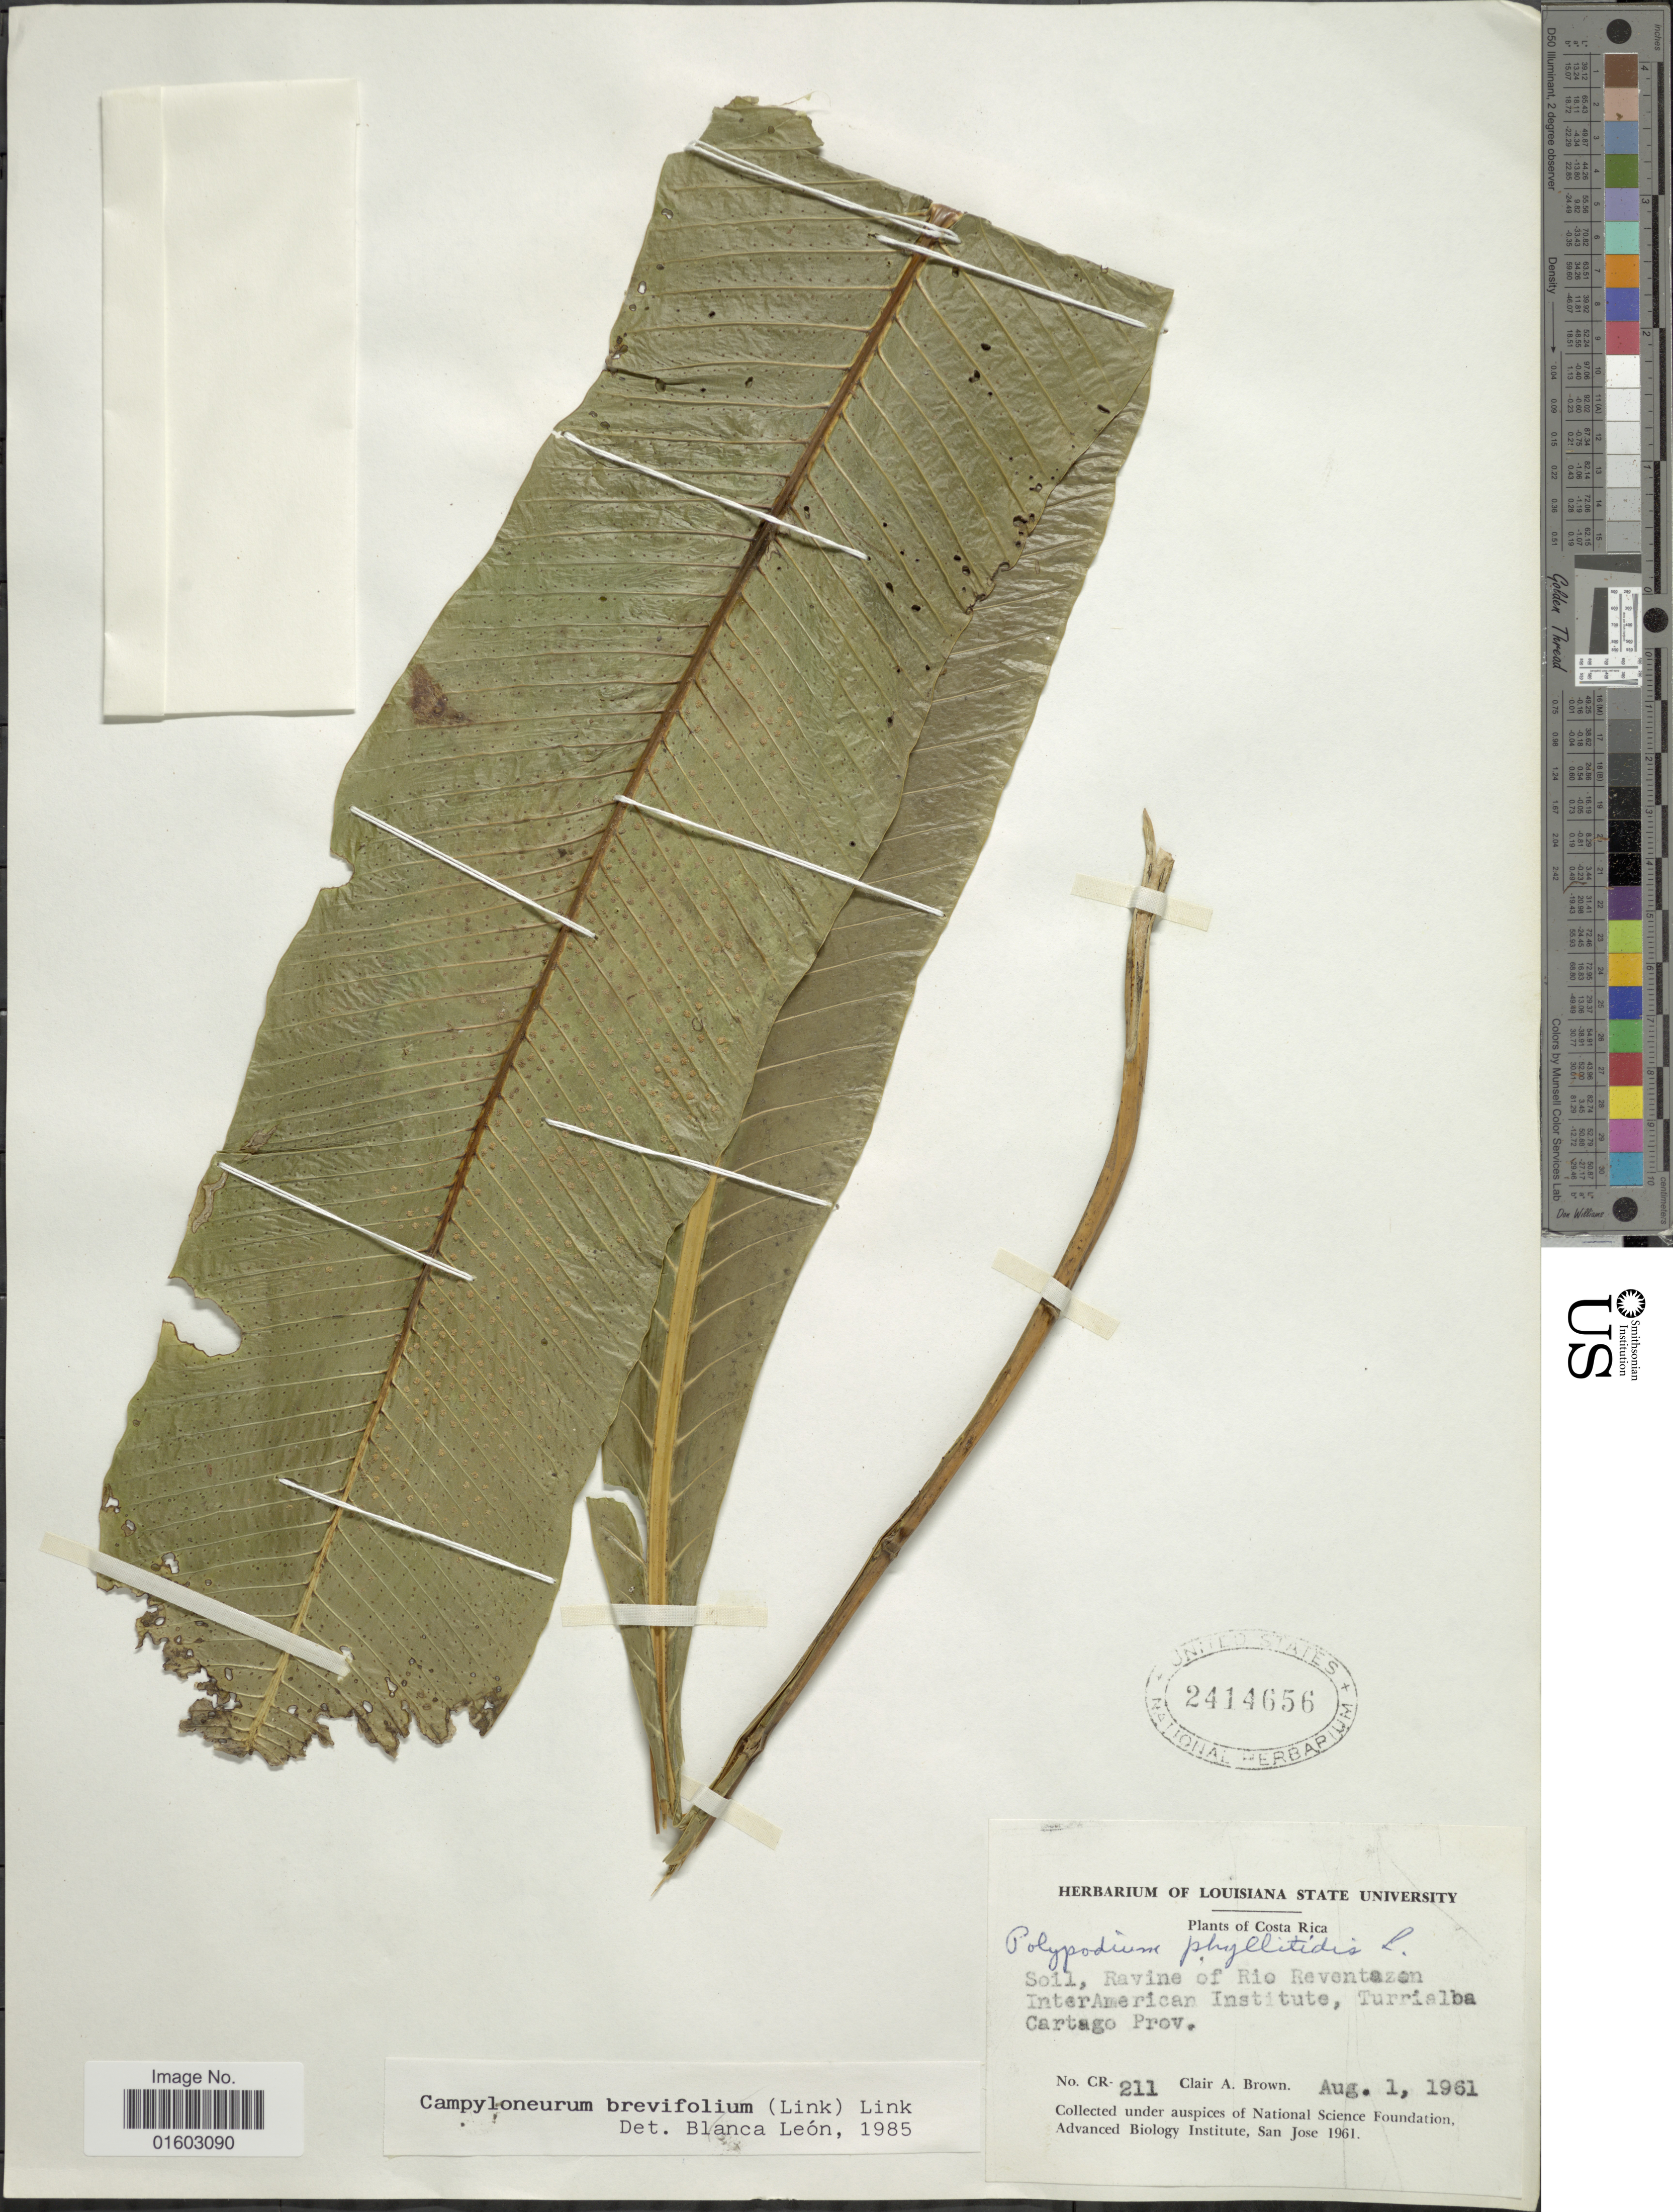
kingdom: Plantae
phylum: Tracheophyta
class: Polypodiopsida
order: Polypodiales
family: Polypodiaceae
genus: Campyloneurum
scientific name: Campyloneurum latum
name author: T. Moore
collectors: C. A. Brown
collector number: CR-211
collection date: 1961-08-01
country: Costa Rica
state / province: Cartago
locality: Soil, ravine of RIo Reventazon, Interamericvan Institute, Turrialba, Cartago Prov.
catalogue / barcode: US 2414656